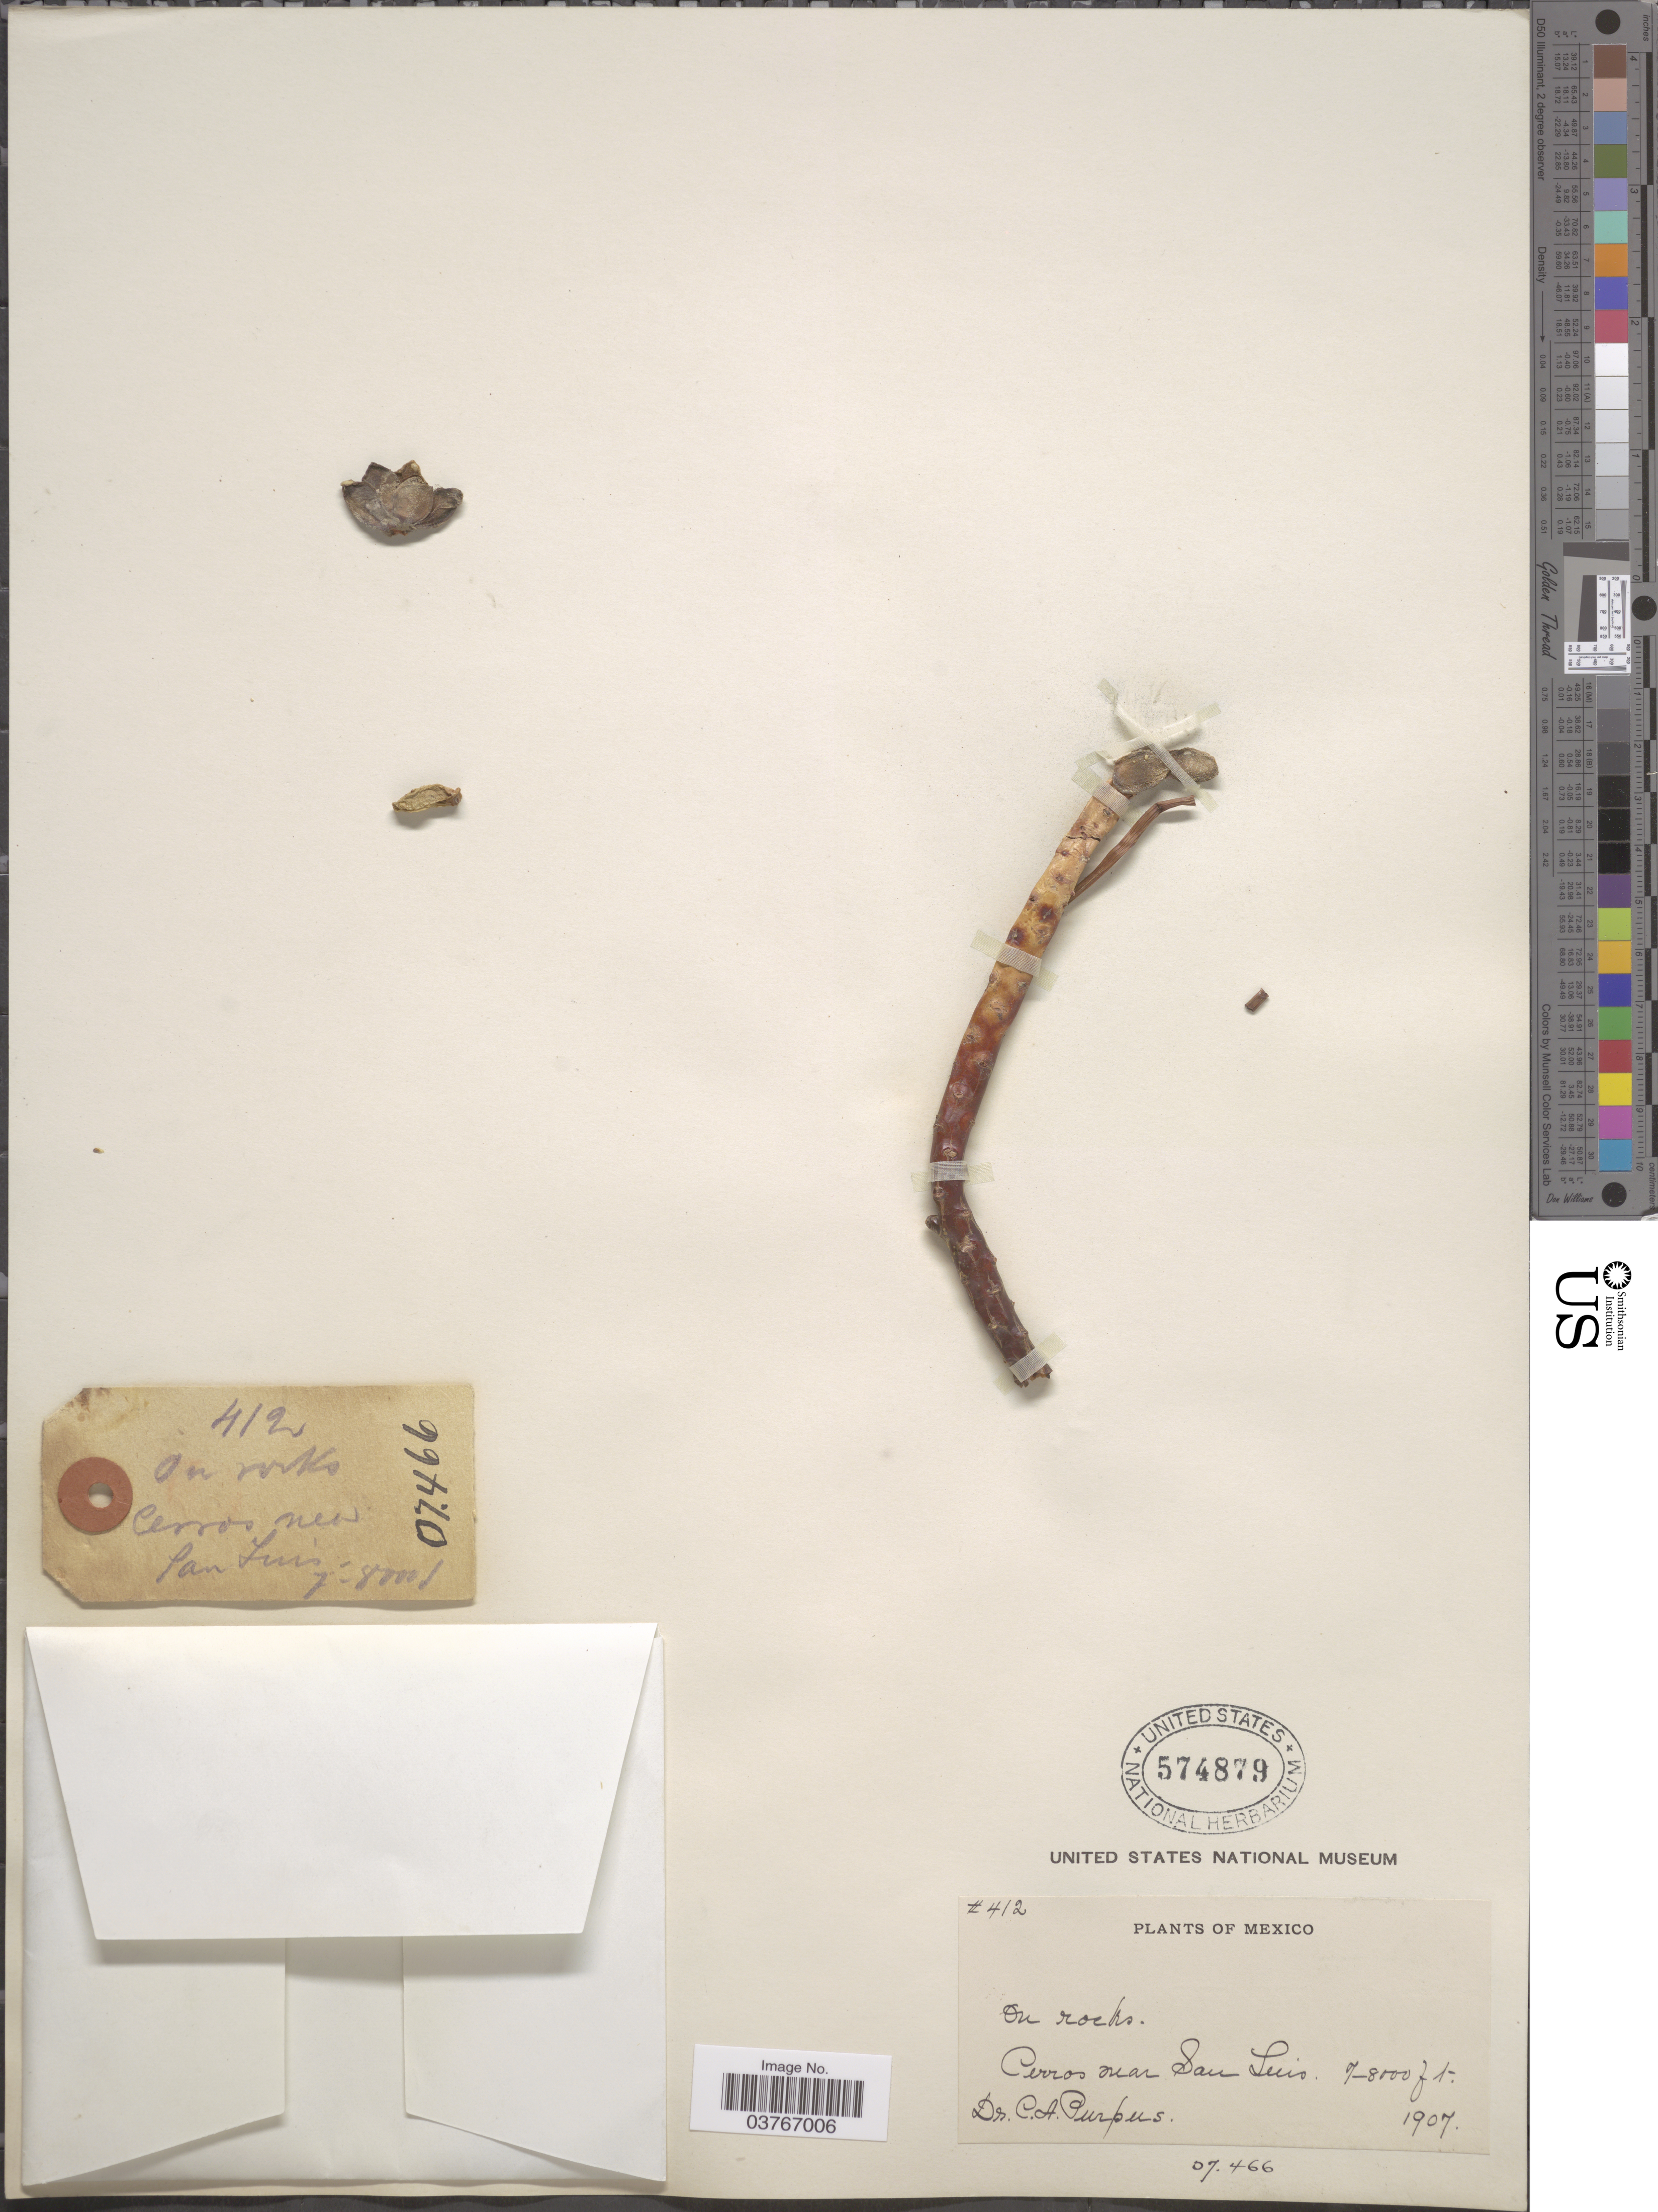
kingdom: Plantae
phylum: Tracheophyta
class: Magnoliopsida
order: Saxifragales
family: Crassulaceae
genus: Sedum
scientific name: Sedum allantoides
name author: Rose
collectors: C. A. Purpus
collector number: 412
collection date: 1907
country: Mexico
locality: Cerros near San Luis.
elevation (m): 2134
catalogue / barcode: US 574879